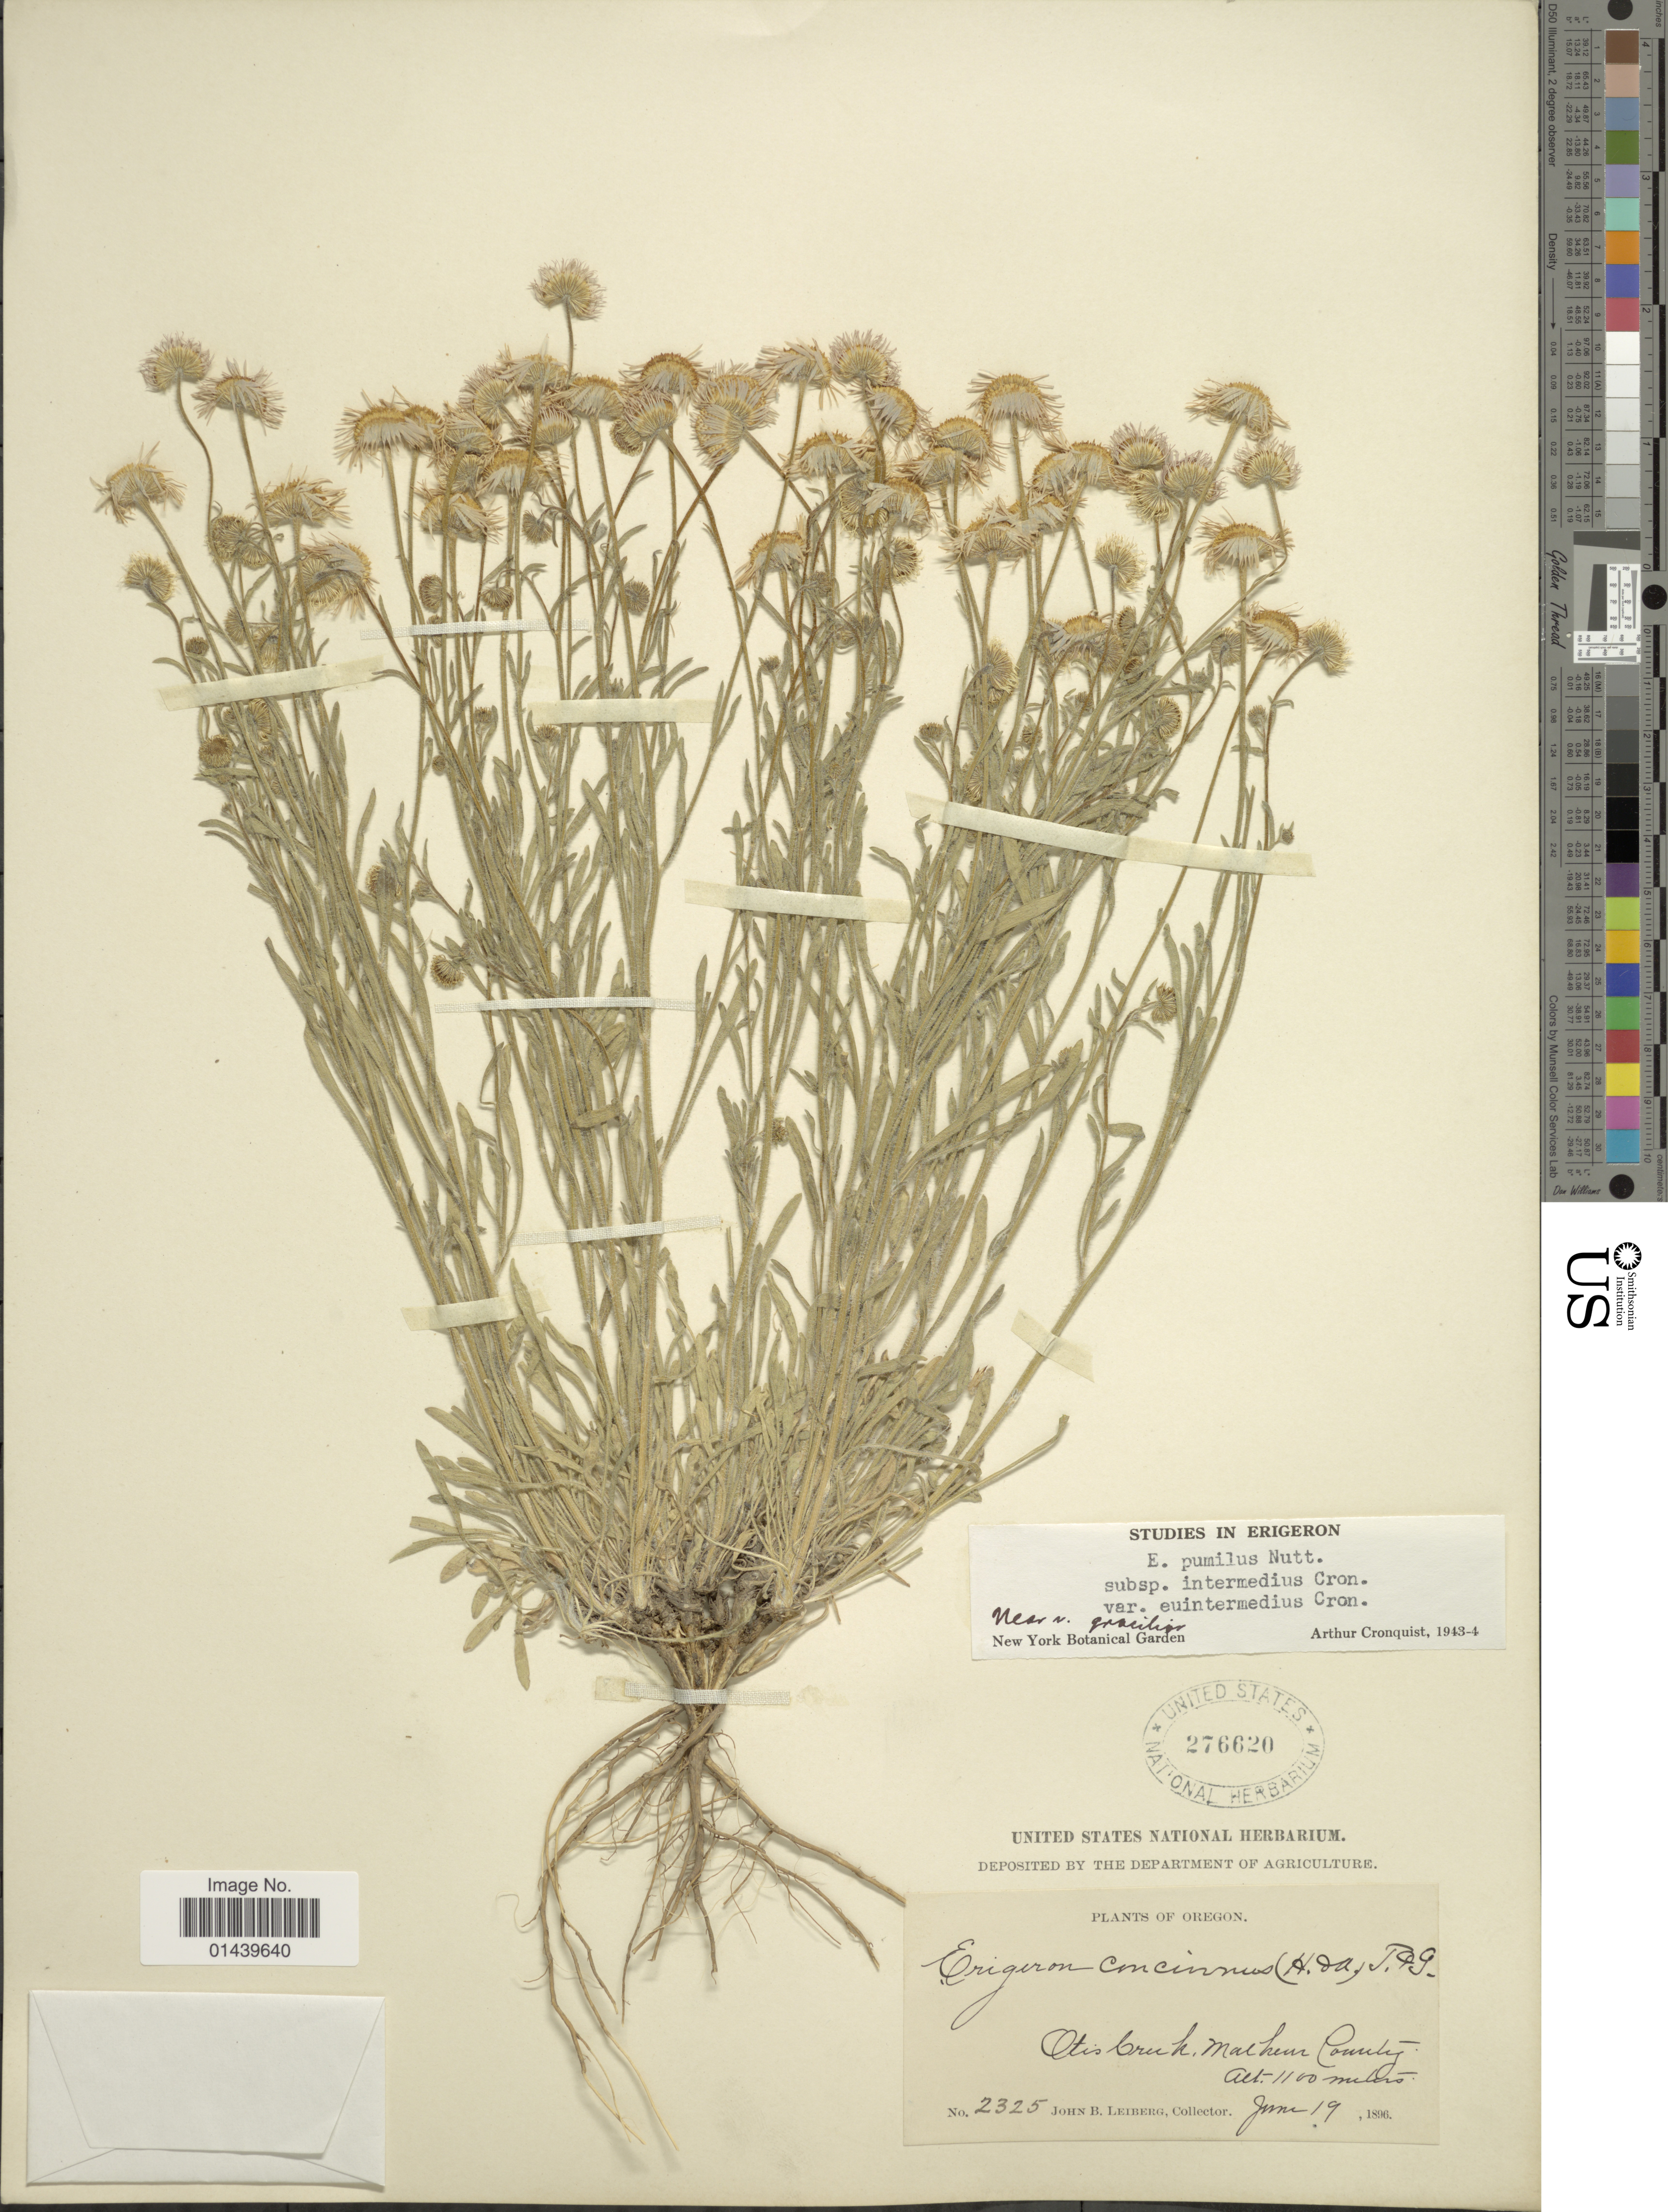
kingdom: Plantae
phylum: Tracheophyta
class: Magnoliopsida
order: Asterales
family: Asteraceae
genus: Erigeron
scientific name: Erigeron pumilus subsp. intermedius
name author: Cronq.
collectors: J. B. Leiberg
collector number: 2325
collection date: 1896-06-19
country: United States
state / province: Oregon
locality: Otis Creek, Malken County.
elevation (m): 1100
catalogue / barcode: US 276620